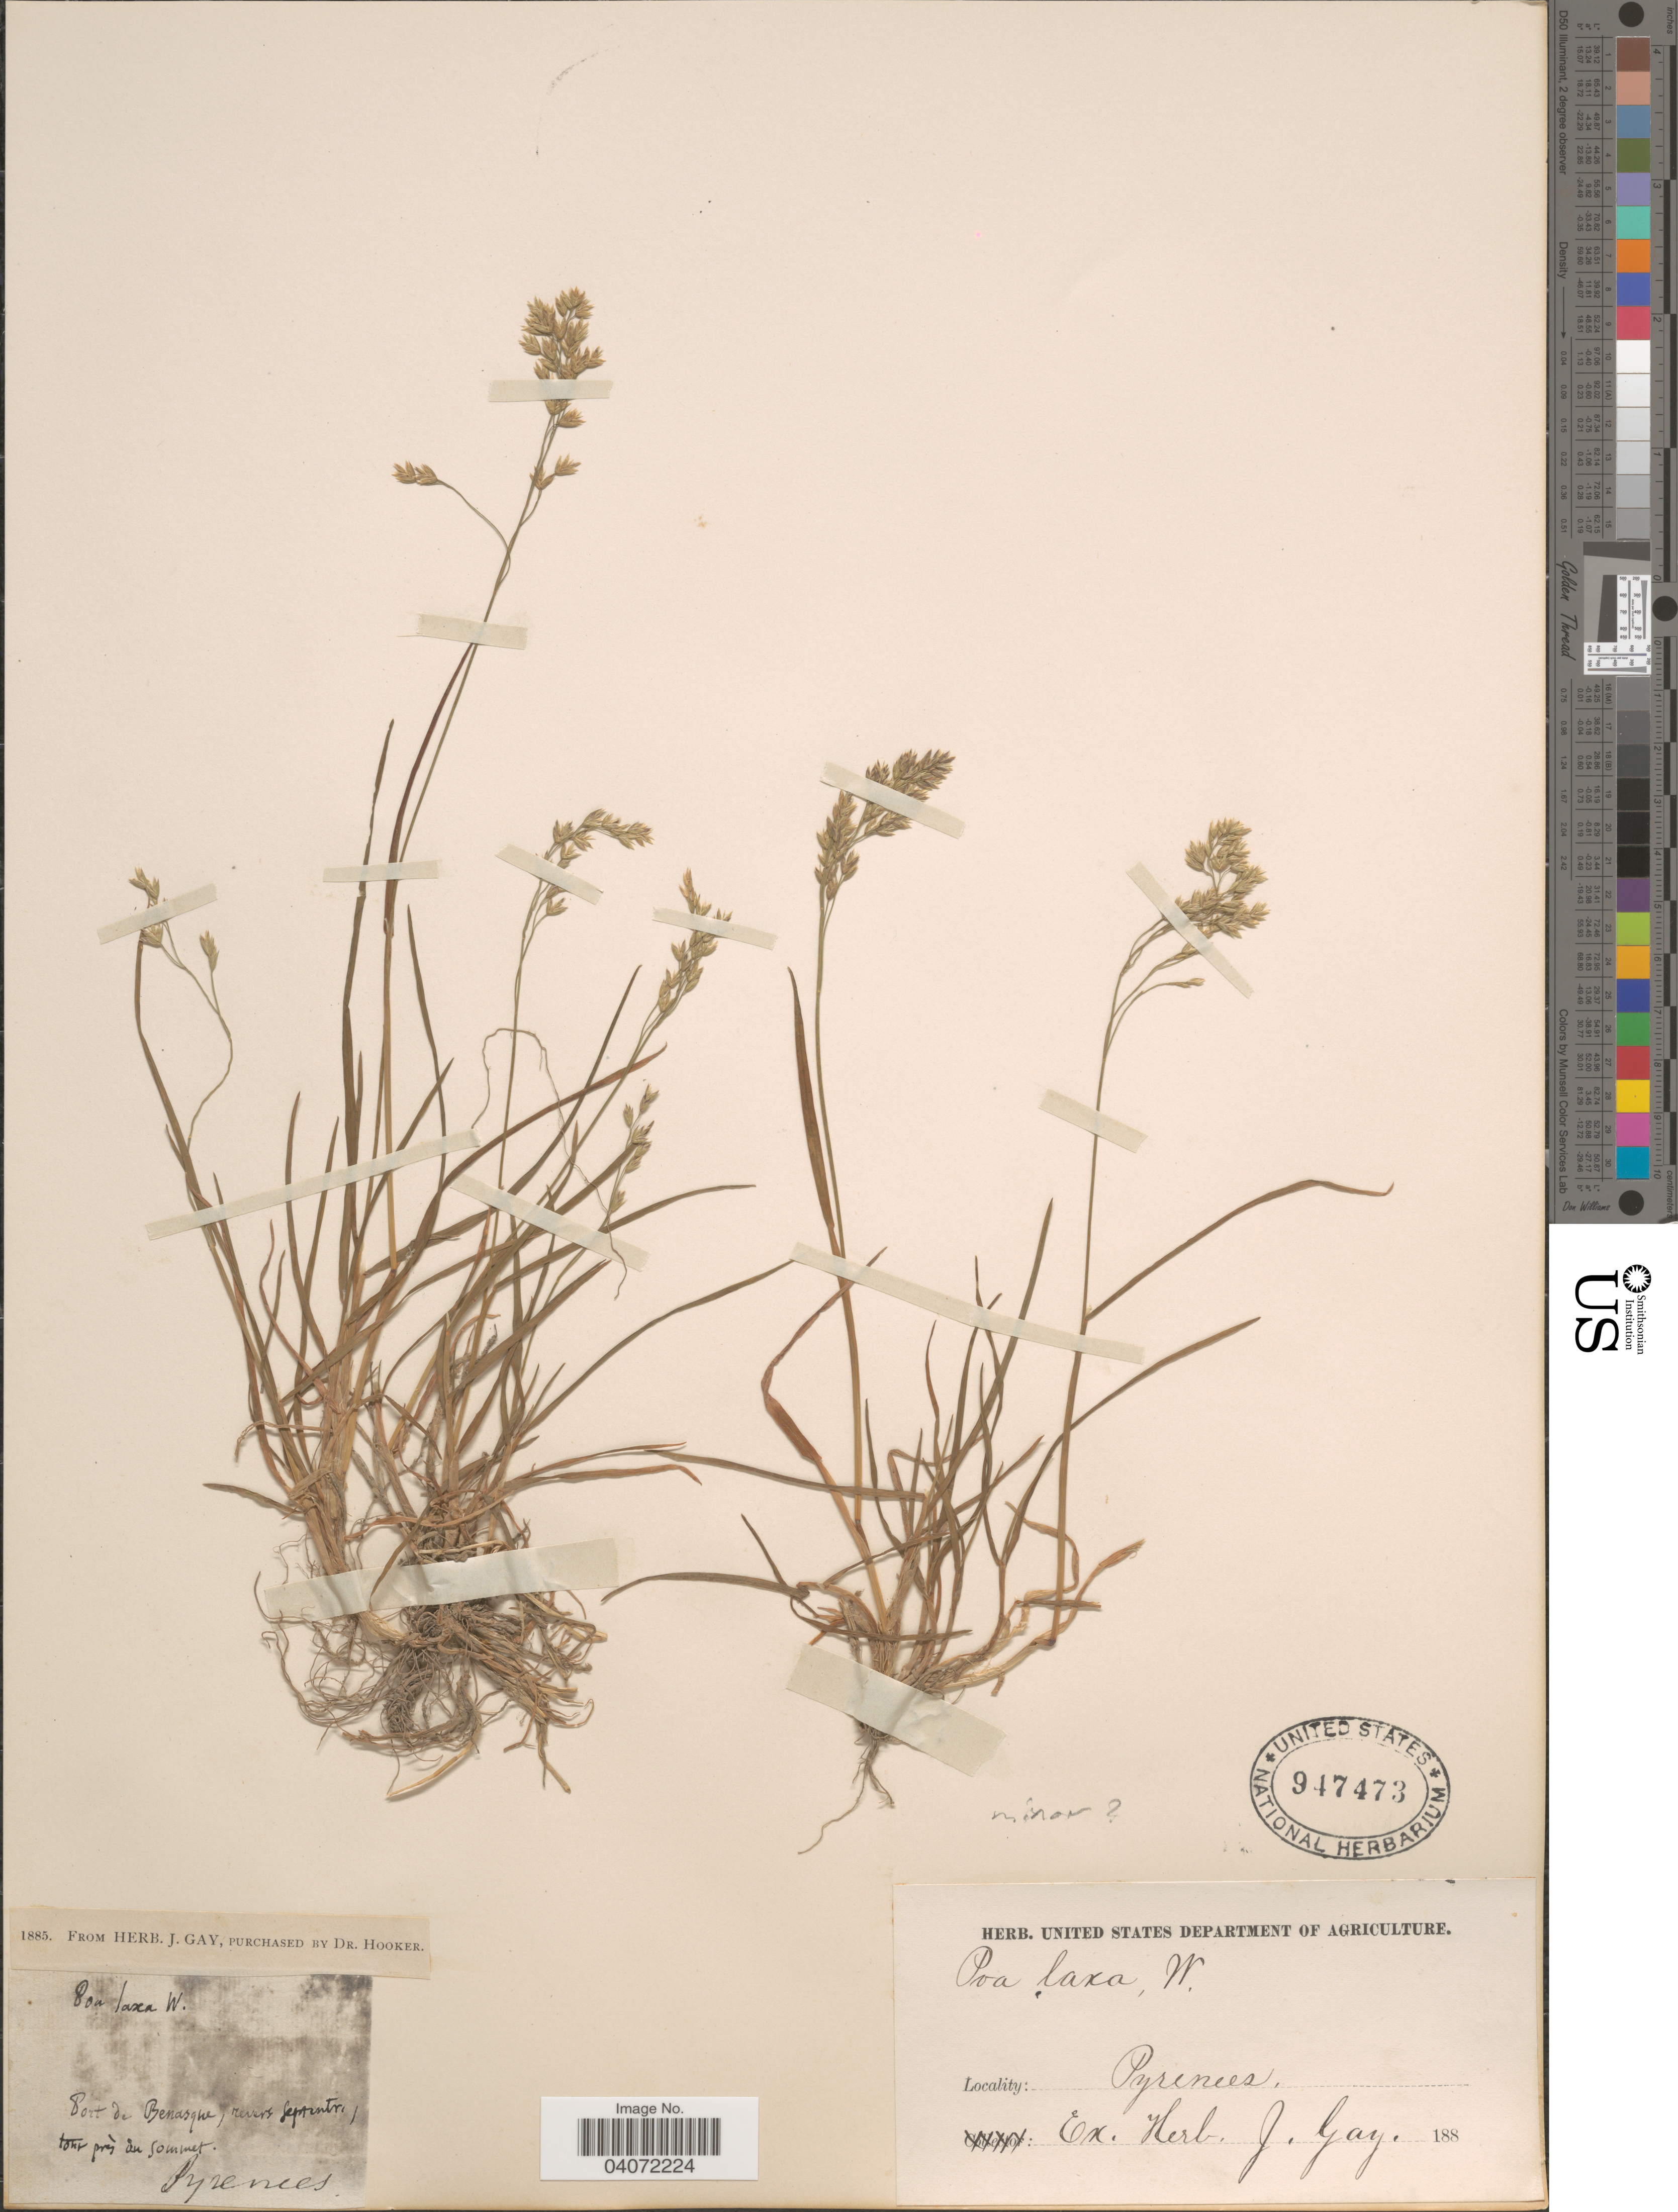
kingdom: Plantae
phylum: Tracheophyta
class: Liliopsida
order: Poales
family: Poaceae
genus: Poa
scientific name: Poa minor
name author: Gaudin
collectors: ex herb. J. Gay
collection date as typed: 188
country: France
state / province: Occitanie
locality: Bort de Benasque, revers Septentr. tont pres du Sommet. Pyrenees.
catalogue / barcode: US 947473